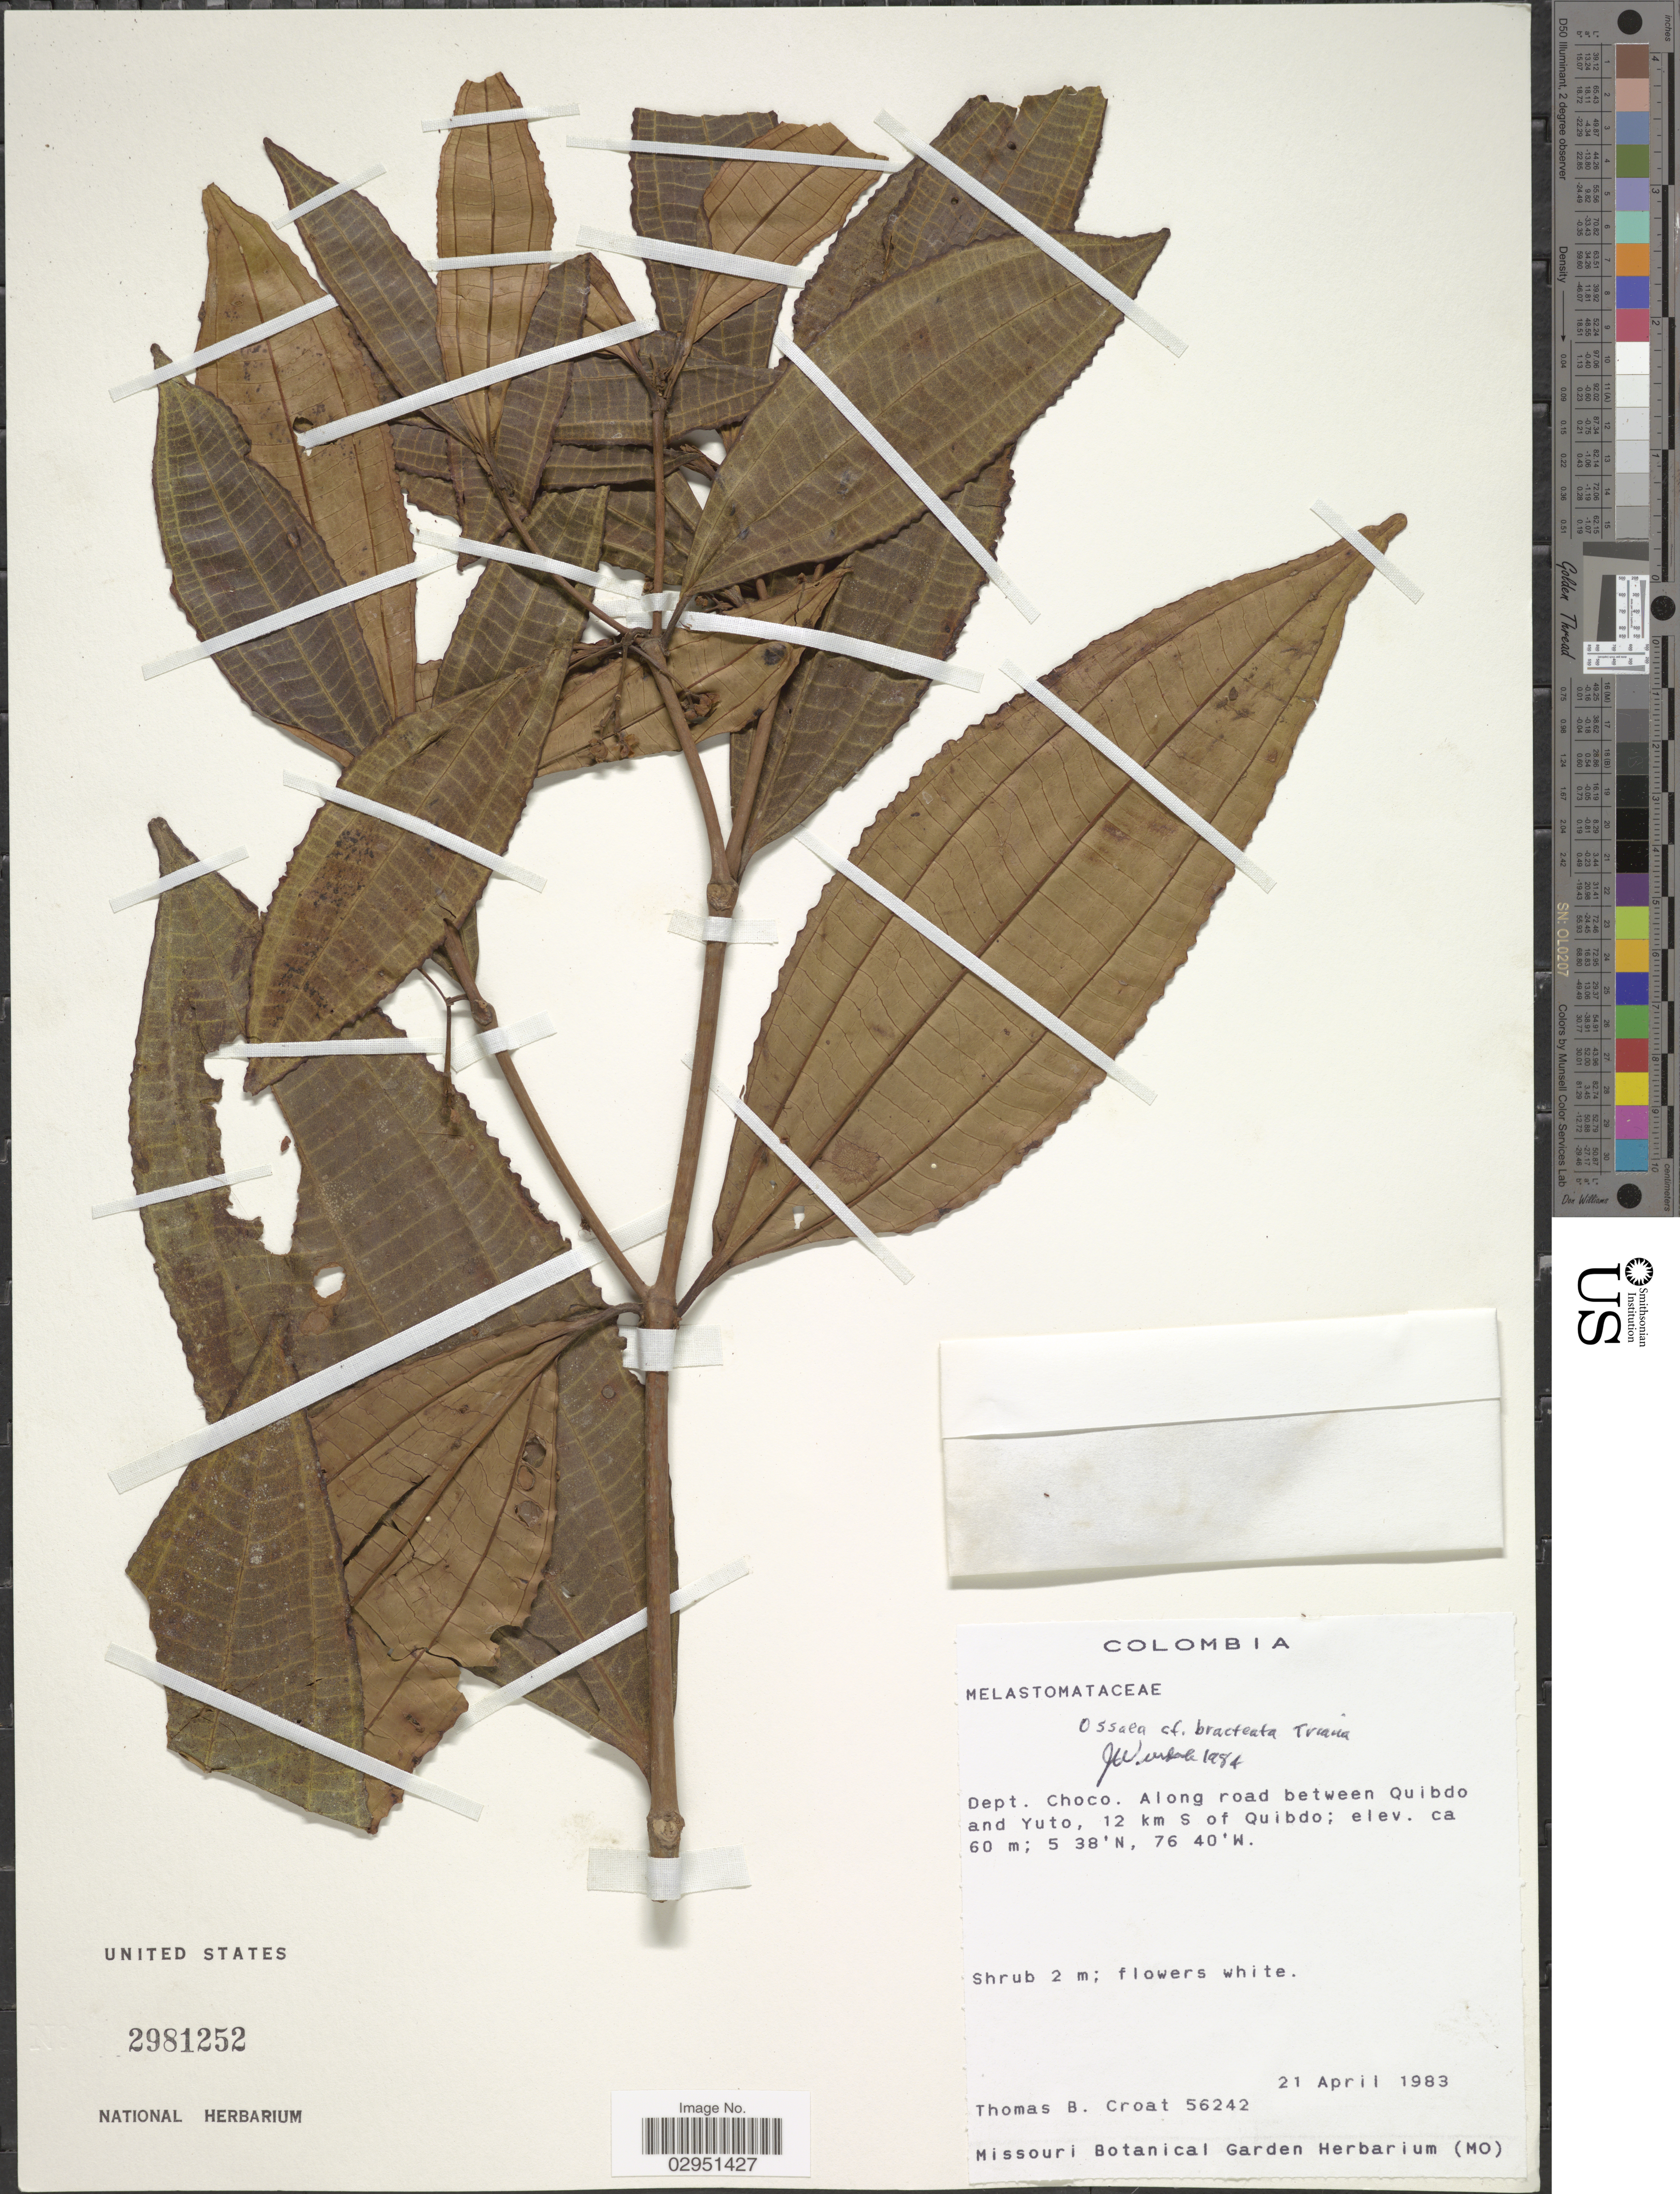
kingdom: Plantae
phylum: Tracheophyta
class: Magnoliopsida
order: Myrtales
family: Melastomataceae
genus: Ossaea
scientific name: Ossaea bracteata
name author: Triana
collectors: T. B. Croat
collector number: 56242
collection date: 1983-04-21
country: Colombia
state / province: Chocó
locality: Dept. Choco: Along road between Quibdo and Yuto, 12 km S of Quibdo.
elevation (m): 60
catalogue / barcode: US 2981252